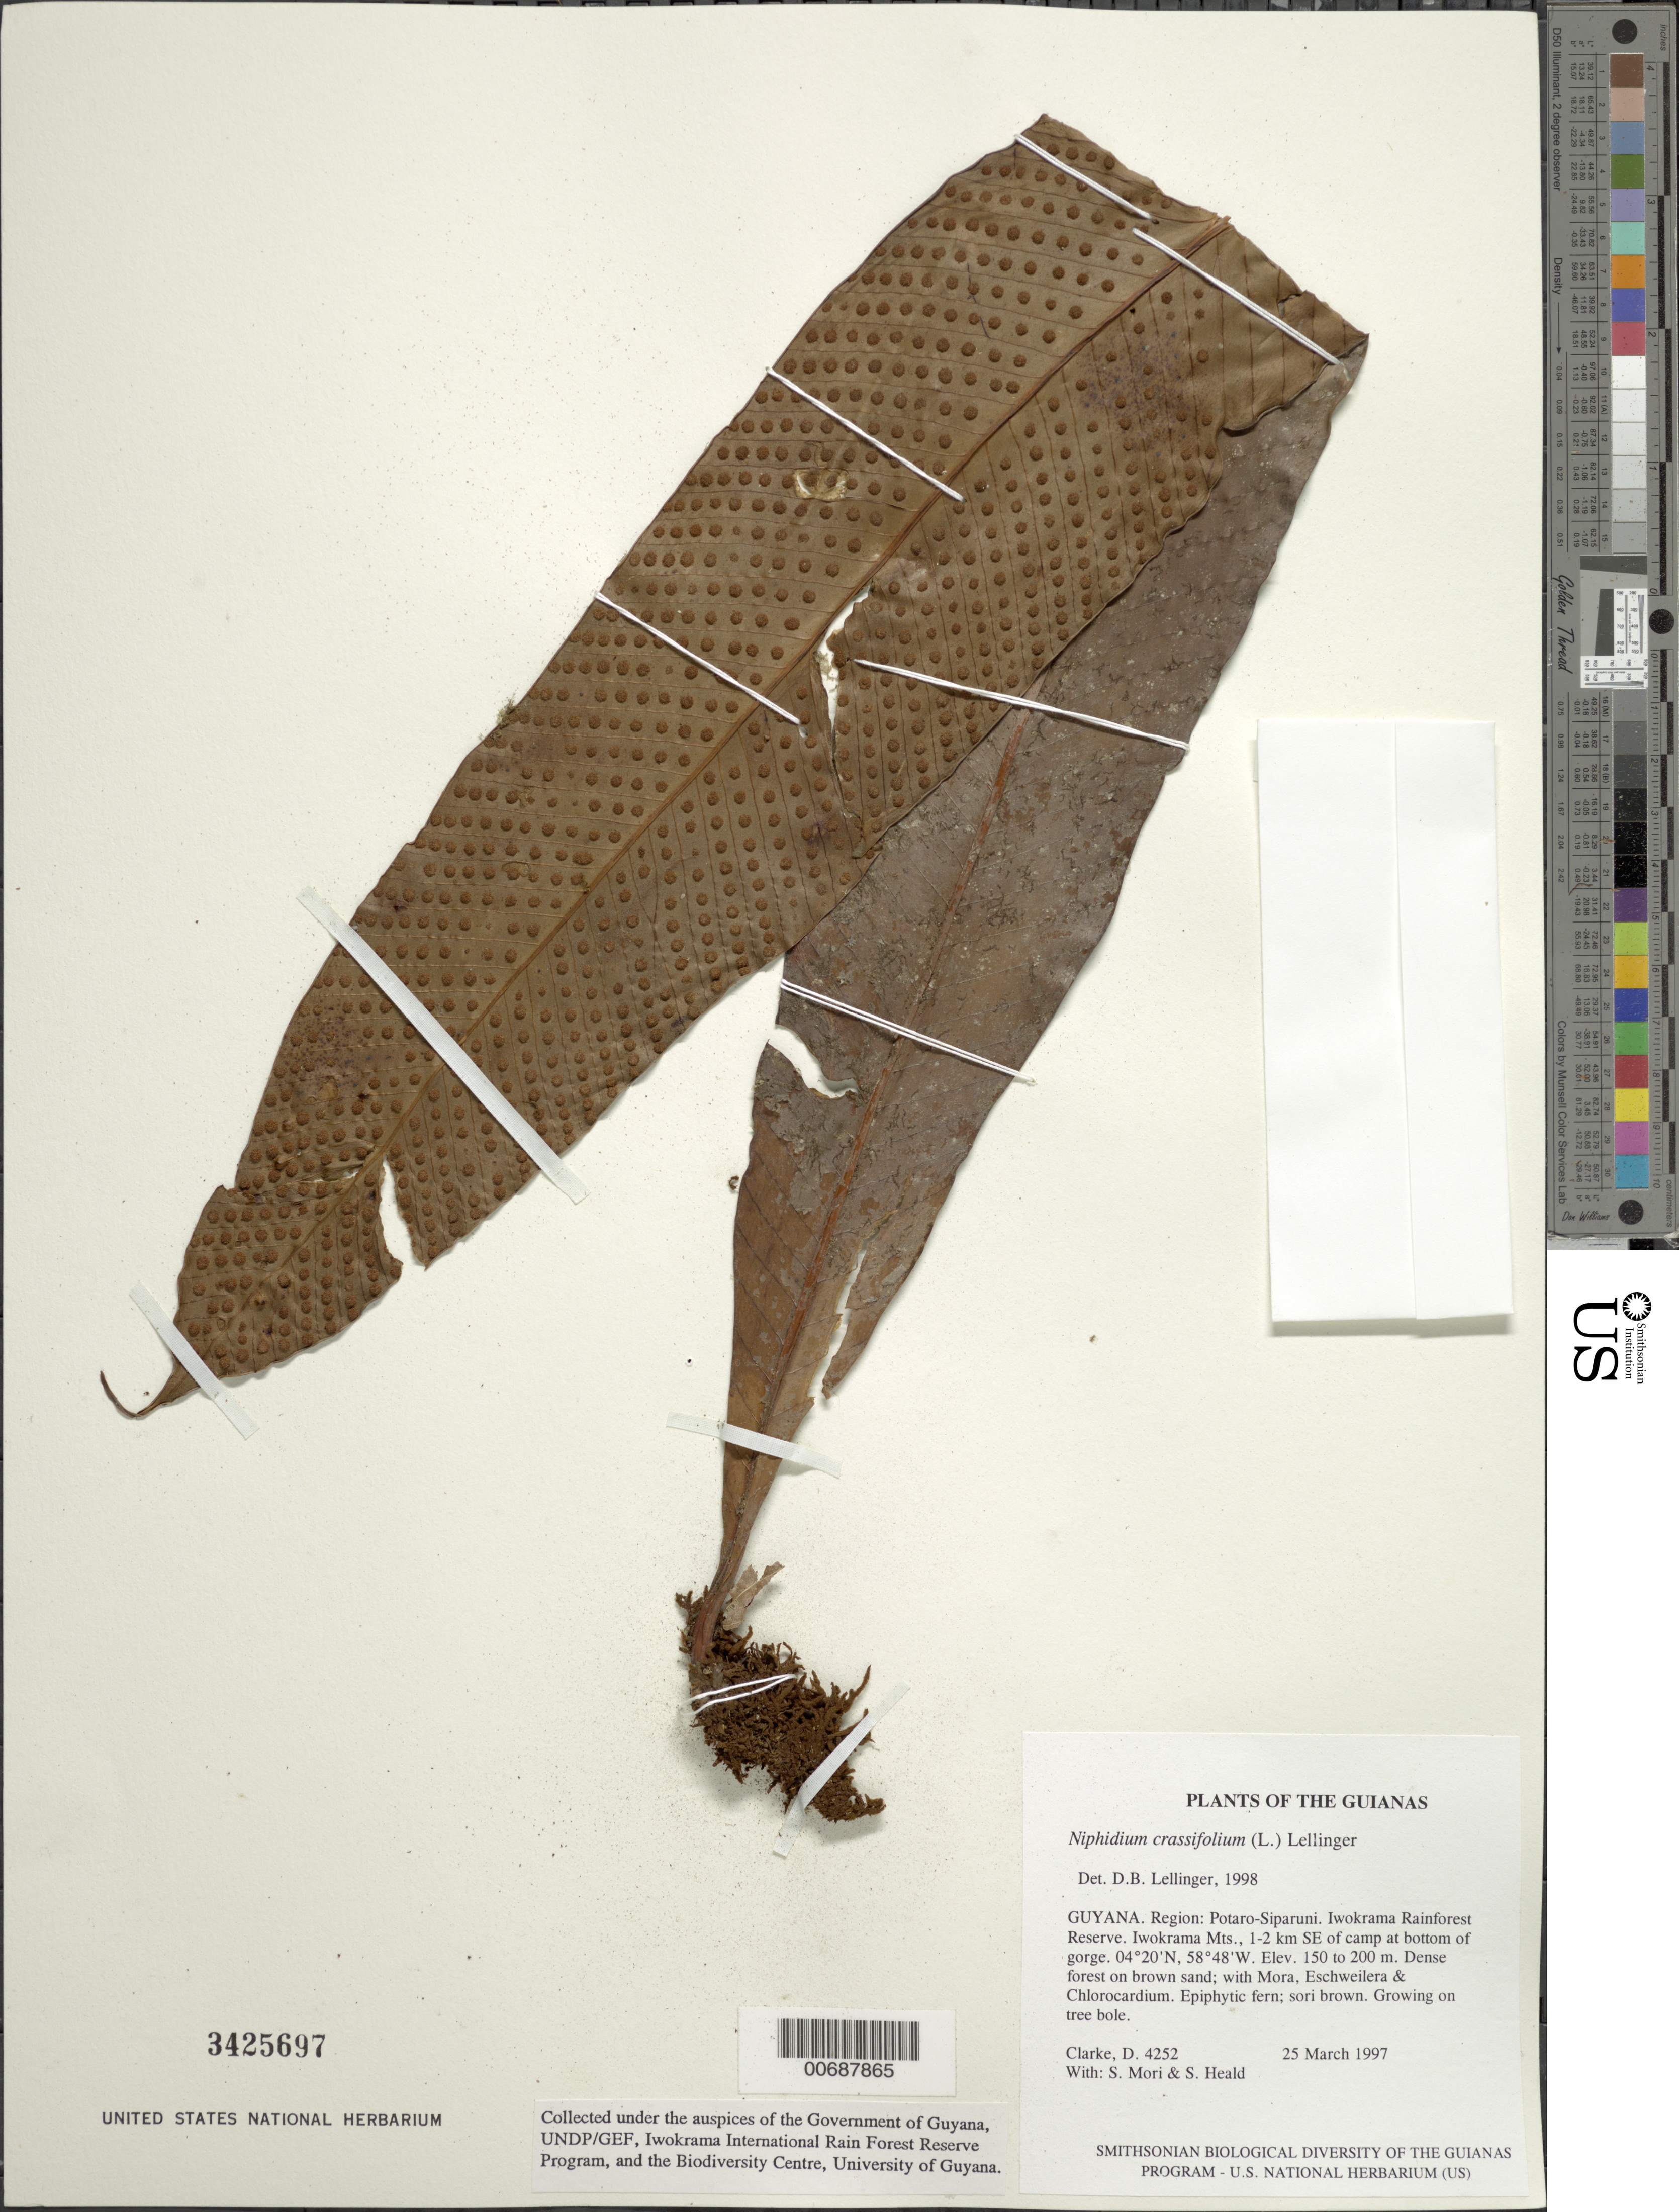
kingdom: Plantae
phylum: Tracheophyta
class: Polypodiopsida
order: Polypodiales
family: Polypodiaceae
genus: Niphidium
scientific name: Niphidium crassifolium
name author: (L.) Lellinger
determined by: Lellinger, David B., (BOT), Smithsonian Institution - National Museum of Natural History (UNITED STATES)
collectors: H. D. Clarke, S. Mori & S. Heald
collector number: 4252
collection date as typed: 25 March 1997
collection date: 1997-03-25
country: Guyana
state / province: Potaro-Siparuni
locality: Iwokrama Rainforest Reserve. Iwokrama Mts., 1-2 km SE of camp at bottom of gorge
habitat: Dense forest on brown sand; with Mora, Eschweilera & Chlorocardium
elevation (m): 150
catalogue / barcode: US 3425697